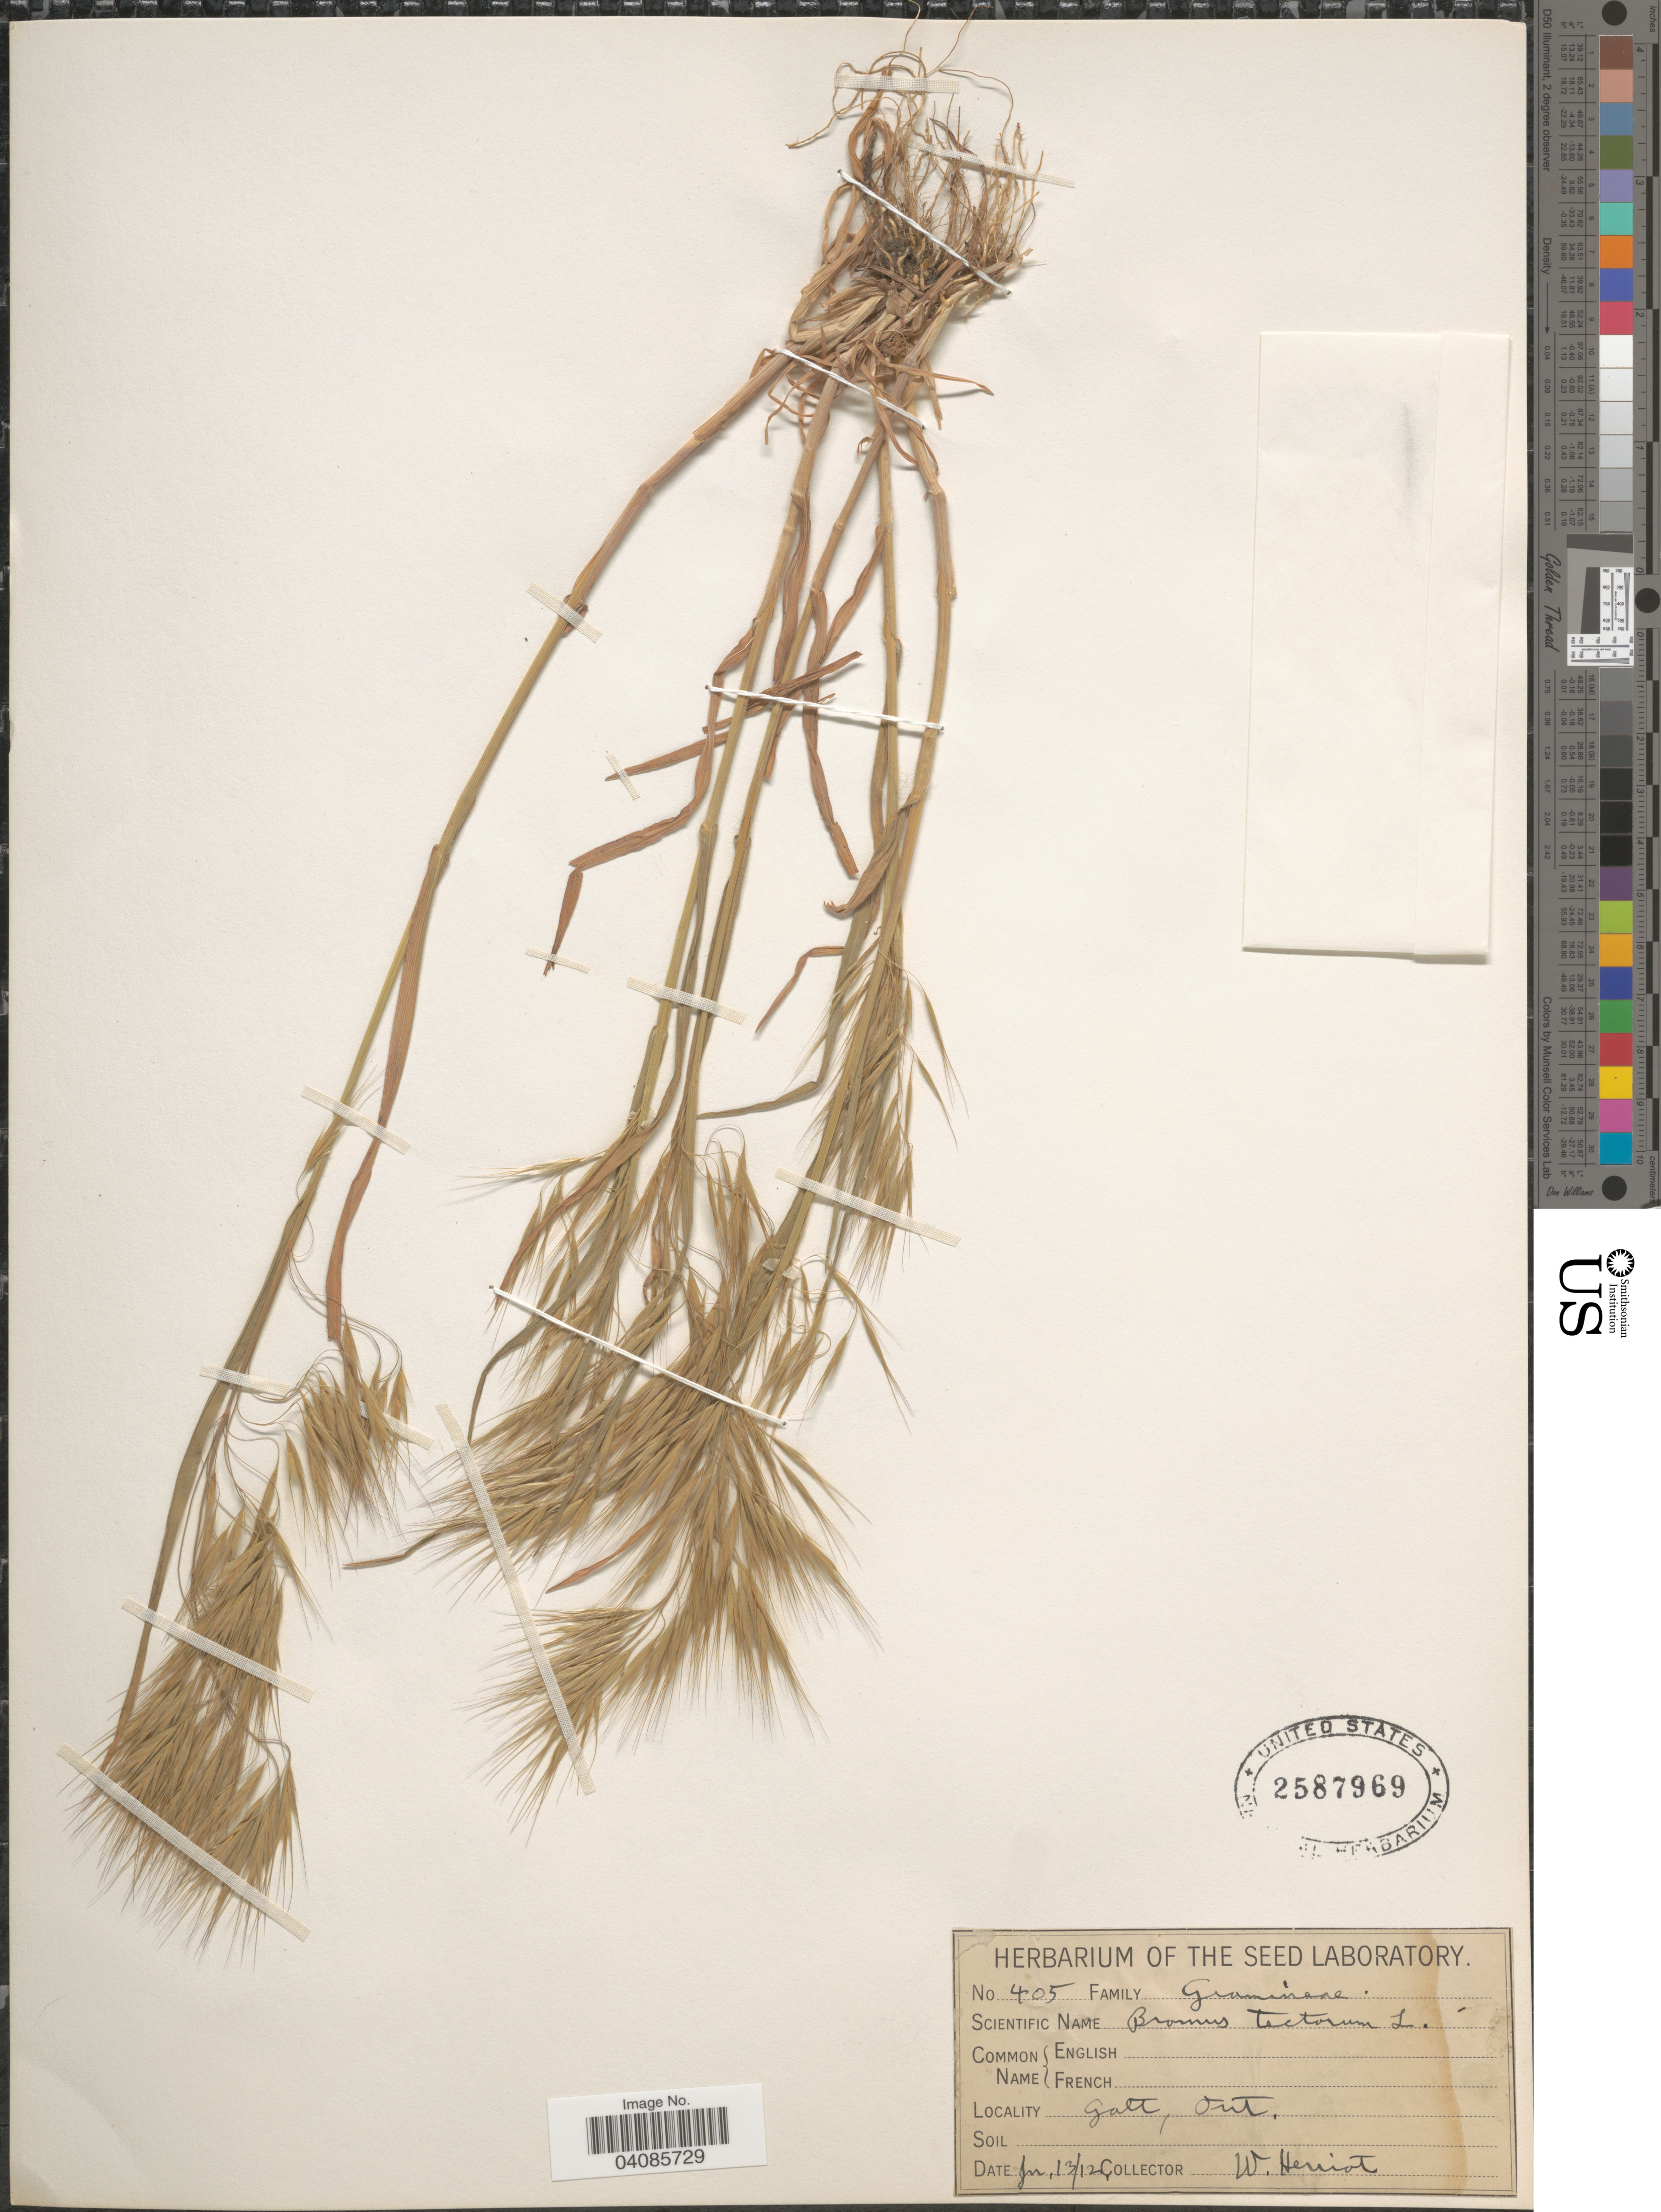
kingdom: Plantae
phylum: Tracheophyta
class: Liliopsida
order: Poales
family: Poaceae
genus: Bromus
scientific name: Bromus tectorum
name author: L.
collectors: W. Herriot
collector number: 405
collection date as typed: Transcribed d/m/y: 13/6/12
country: Canada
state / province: Ontario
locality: Galt.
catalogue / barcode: US 2587969